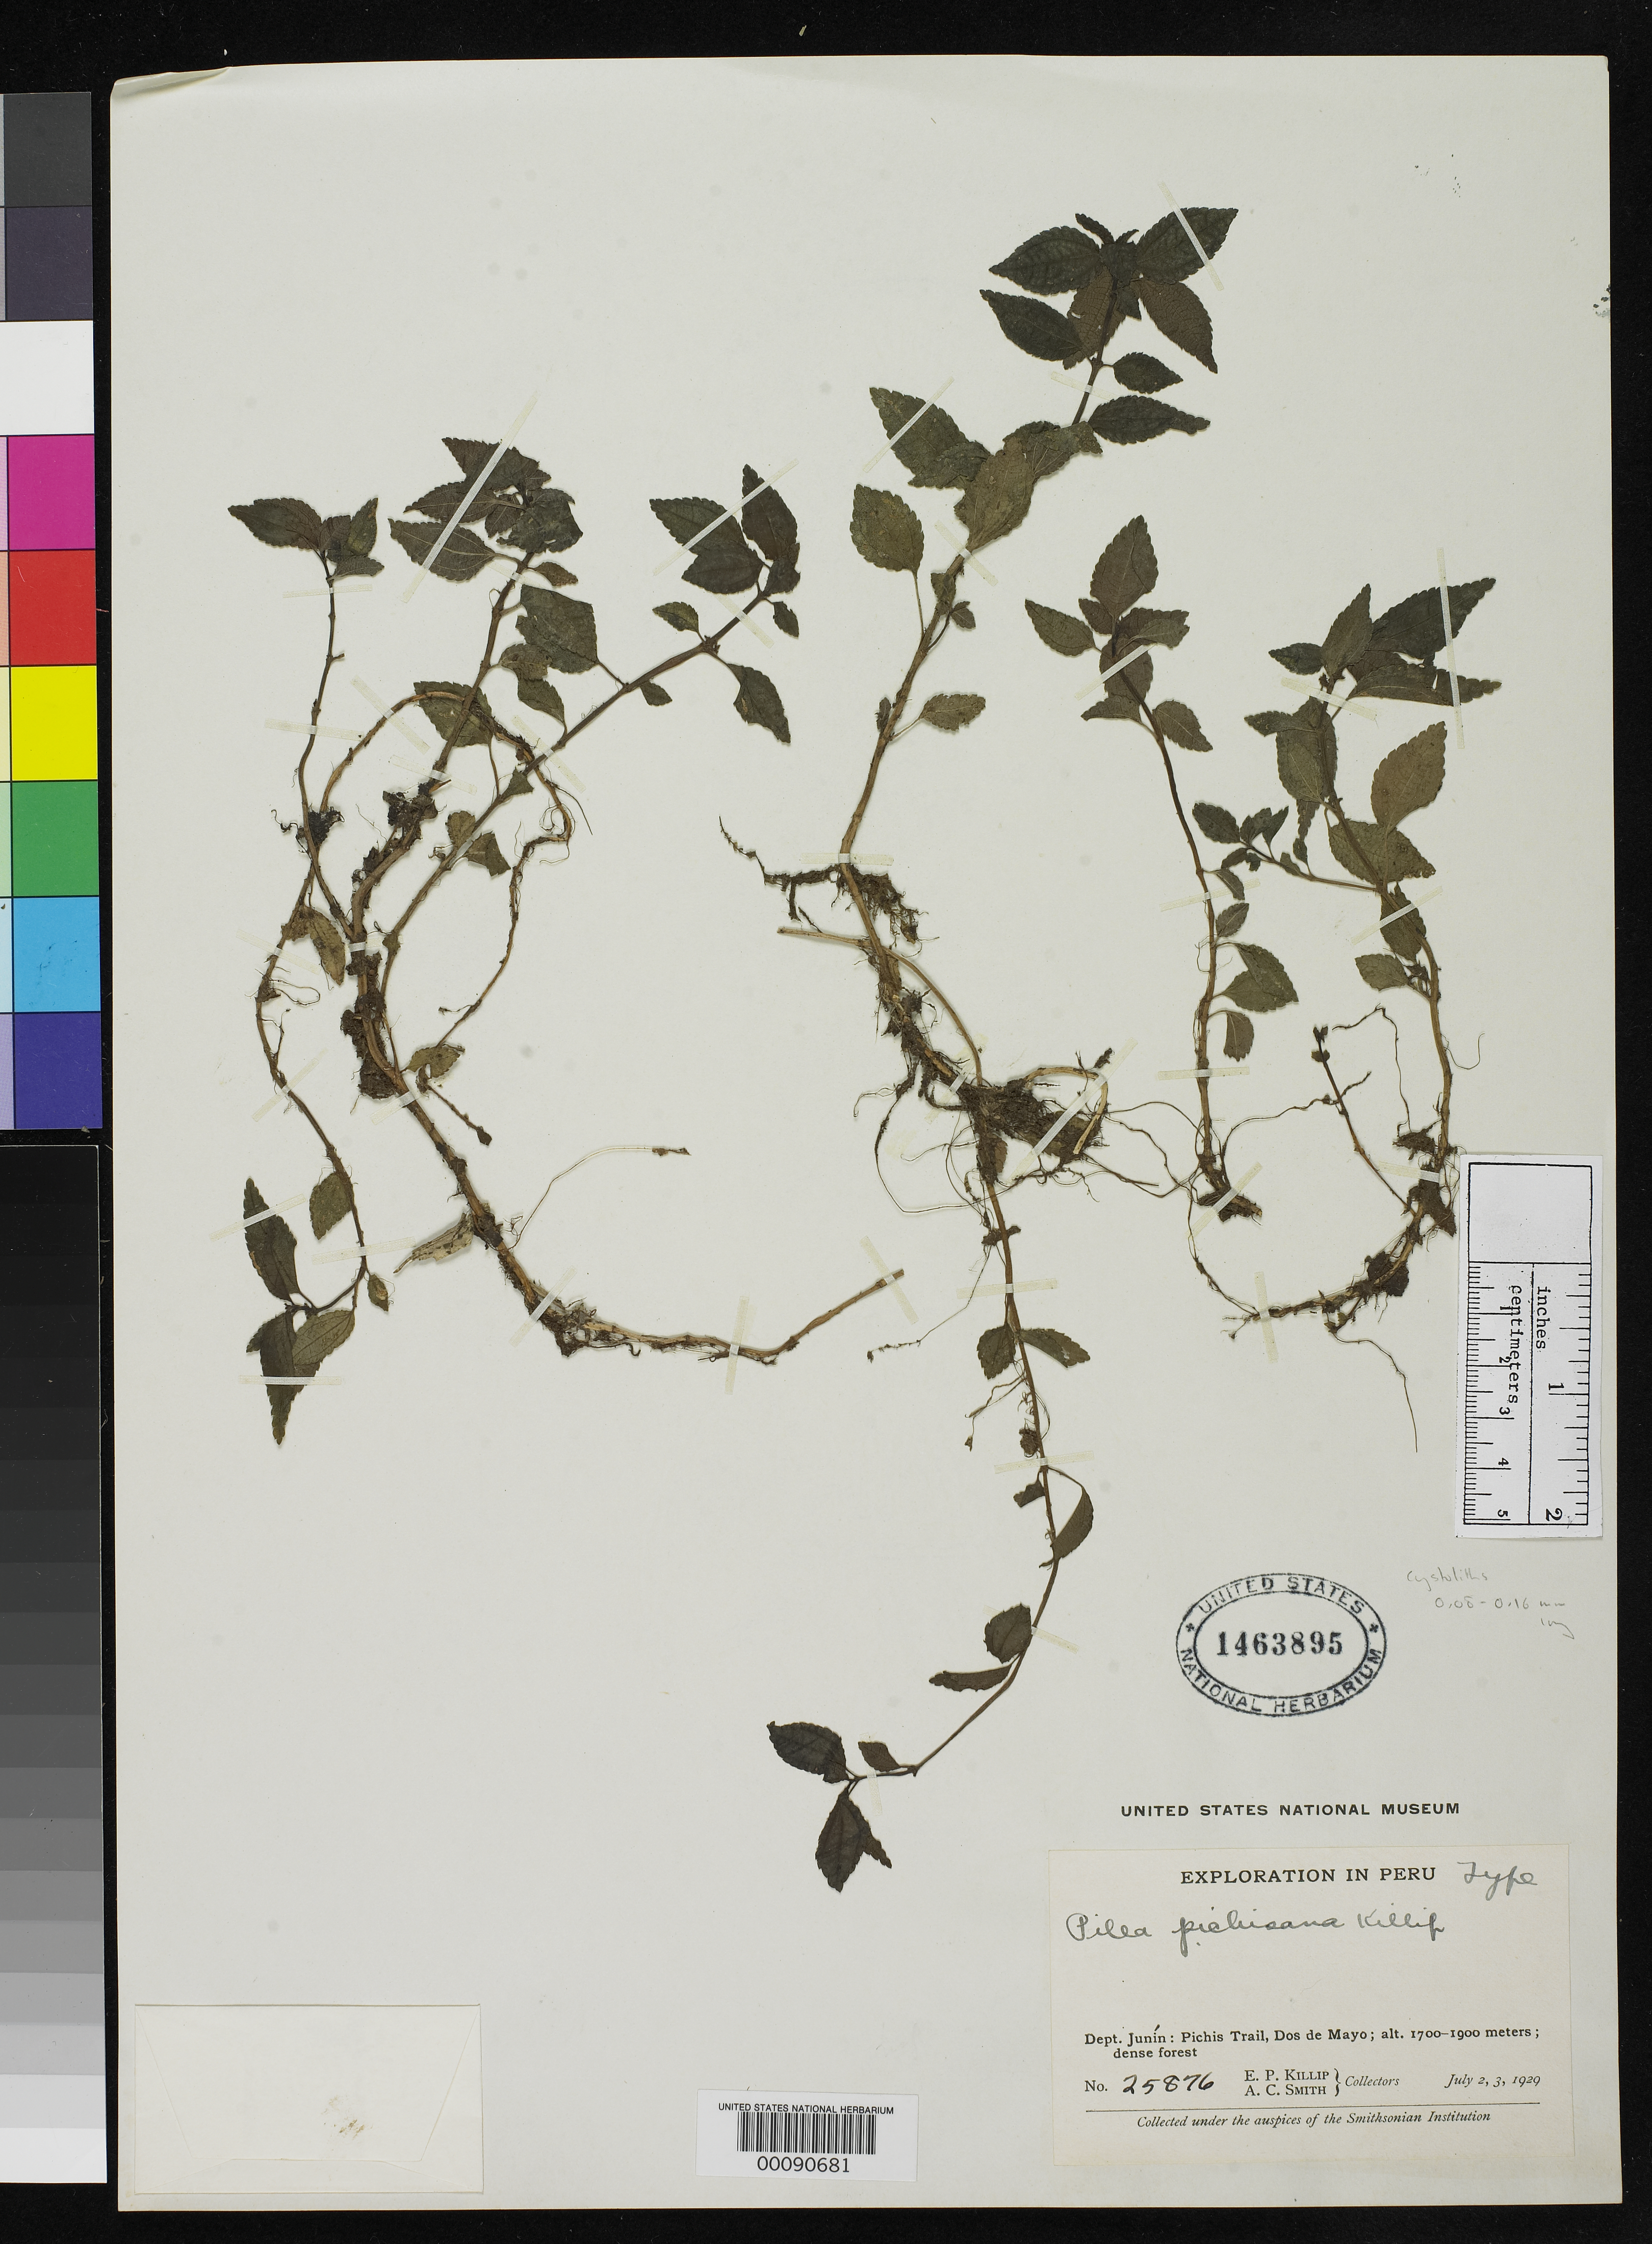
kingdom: Plantae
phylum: Tracheophyta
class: Magnoliopsida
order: Rosales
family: Urticaceae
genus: Pilea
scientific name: Pilea pichisana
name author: Killip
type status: Holotype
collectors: E. P. Killip & A. C. Smith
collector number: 25876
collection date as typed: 02 Jul 1929 to 03 Jul 1929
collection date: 1929-07-02/1929-07-03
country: Peru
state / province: Junín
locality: Pichis Trail, Dos de Mayo.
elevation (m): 1800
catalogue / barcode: US 1463895